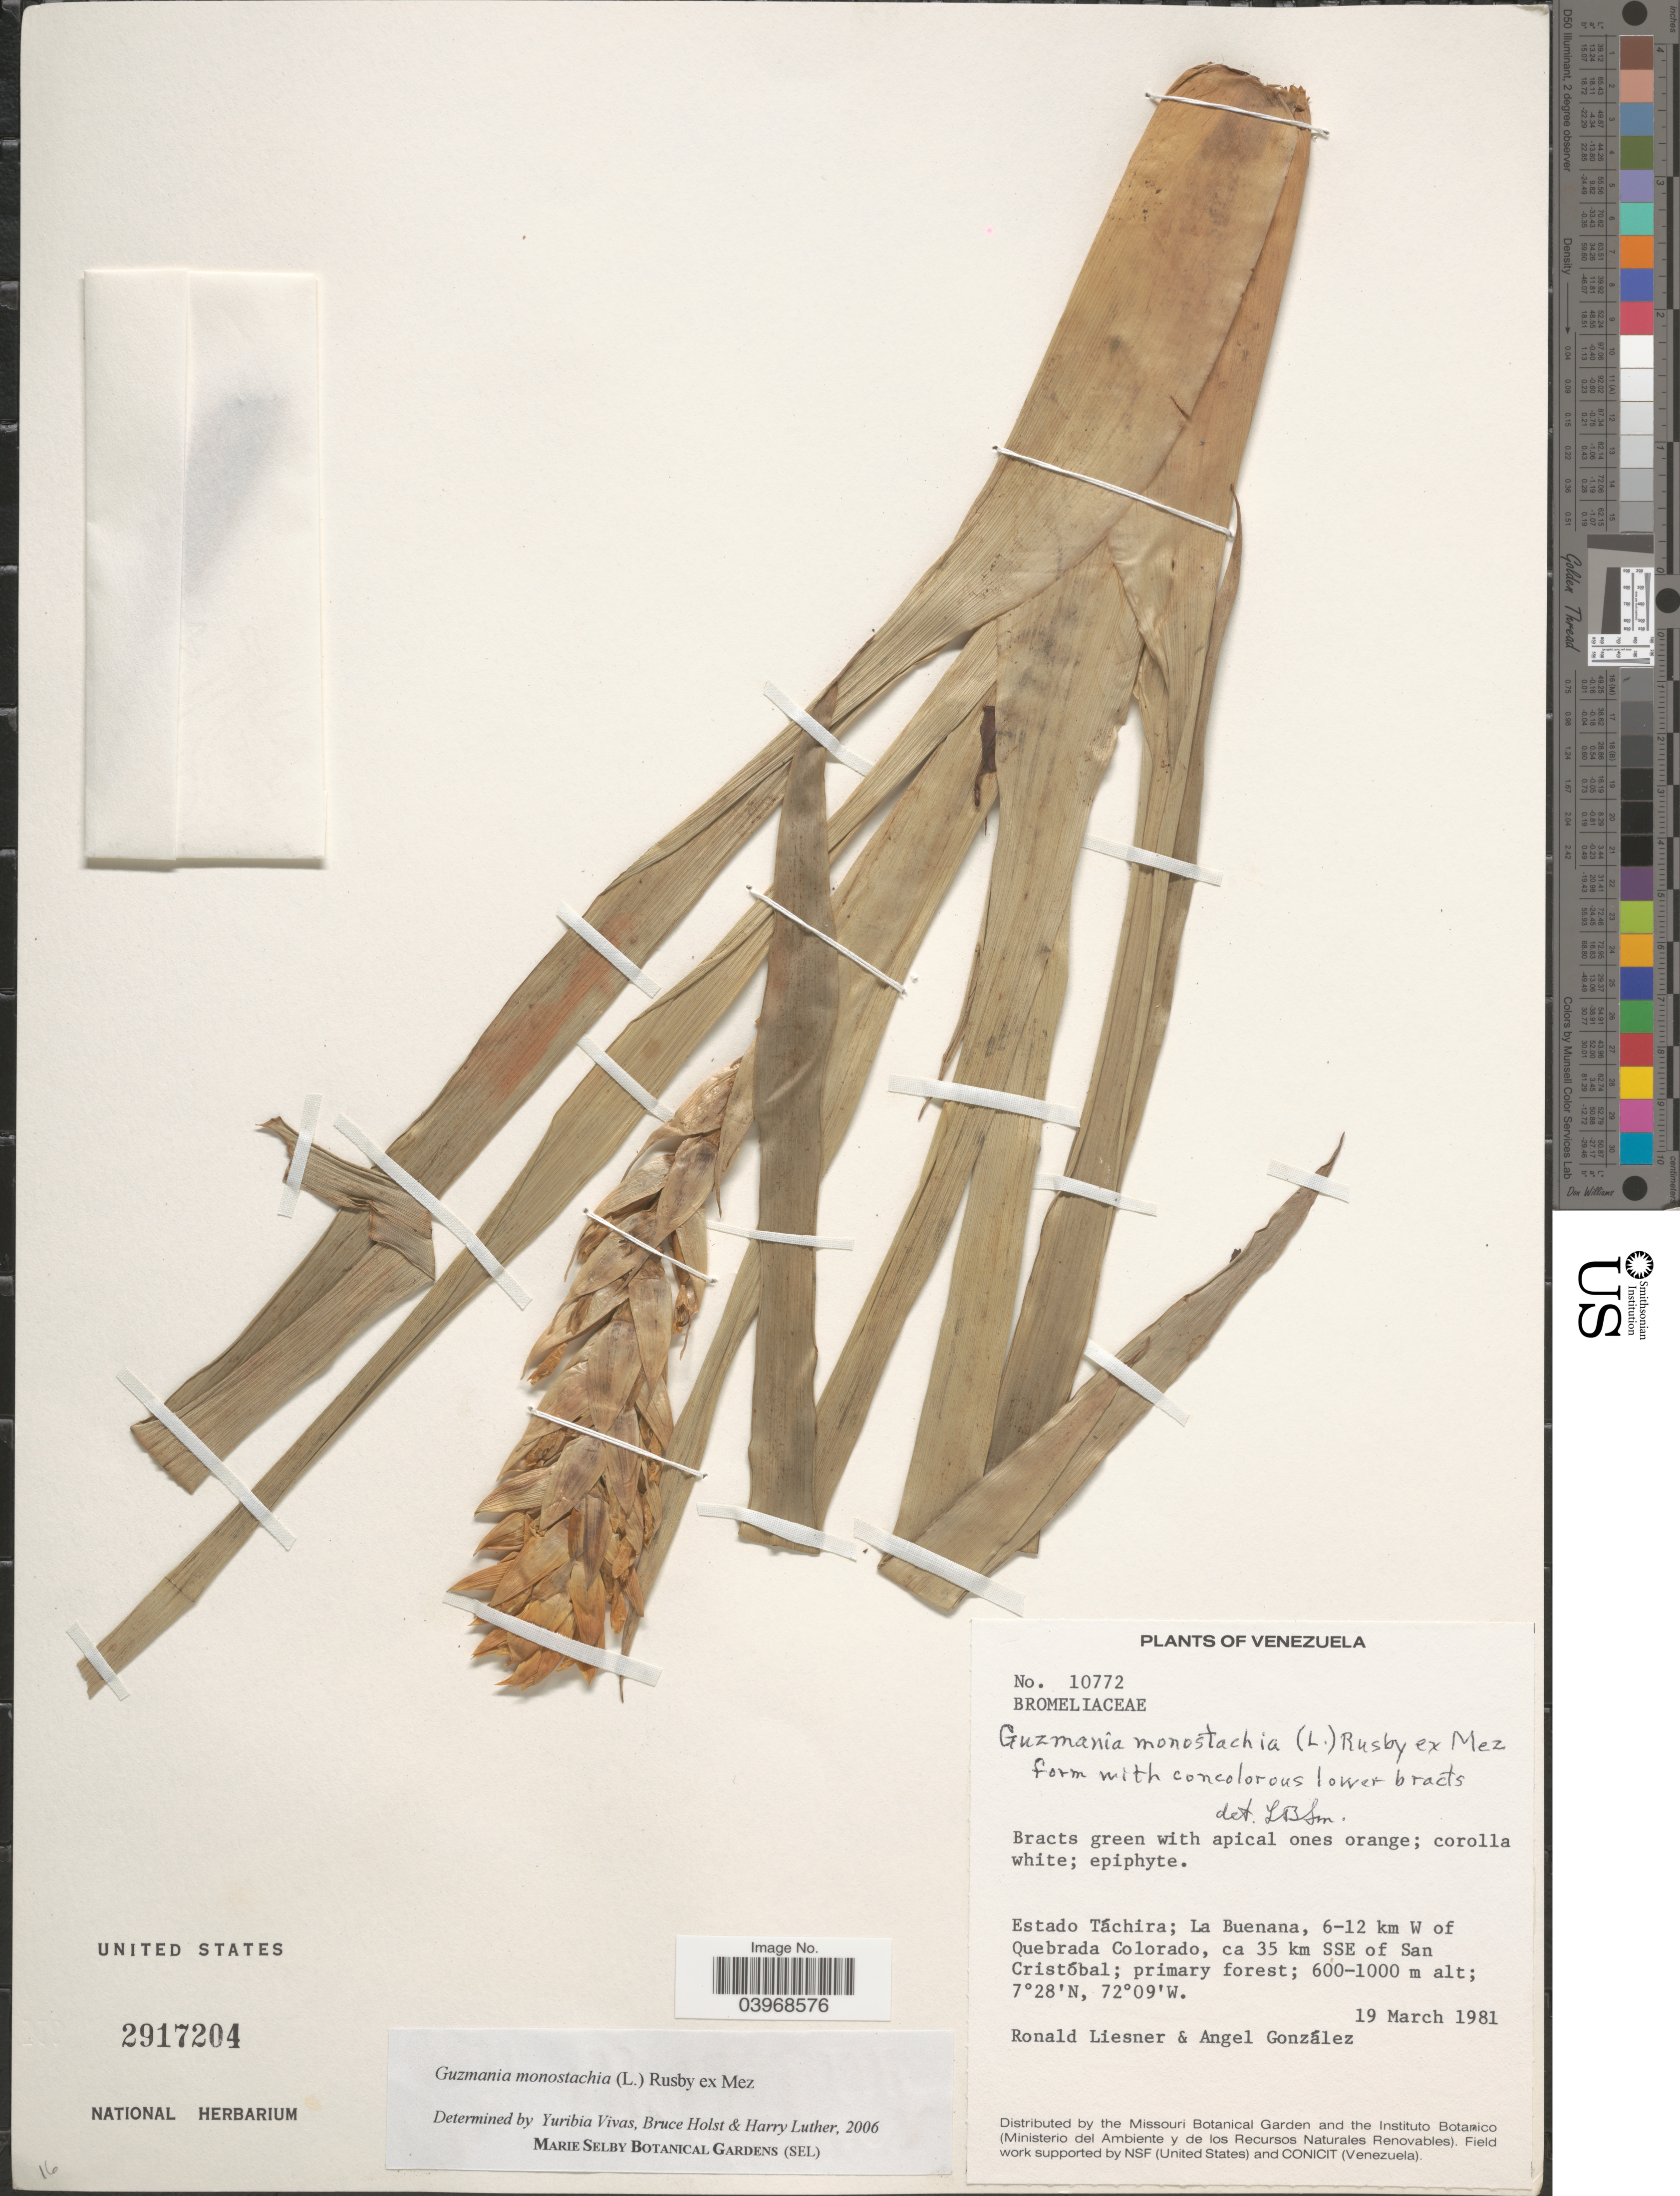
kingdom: Plantae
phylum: Tracheophyta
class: Liliopsida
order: Poales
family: Bromeliaceae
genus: Guzmania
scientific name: Guzmania monostachia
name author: (L.) Rusby ex Mez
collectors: R. L. Liesner & A. C. González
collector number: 10772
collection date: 1981-03-19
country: Venezuela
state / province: Tachira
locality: La Buenana, 6-12 km W of Quebrada Colorado, ca 35 km SSE of San Cristóbal.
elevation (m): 600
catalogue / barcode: US 2917204